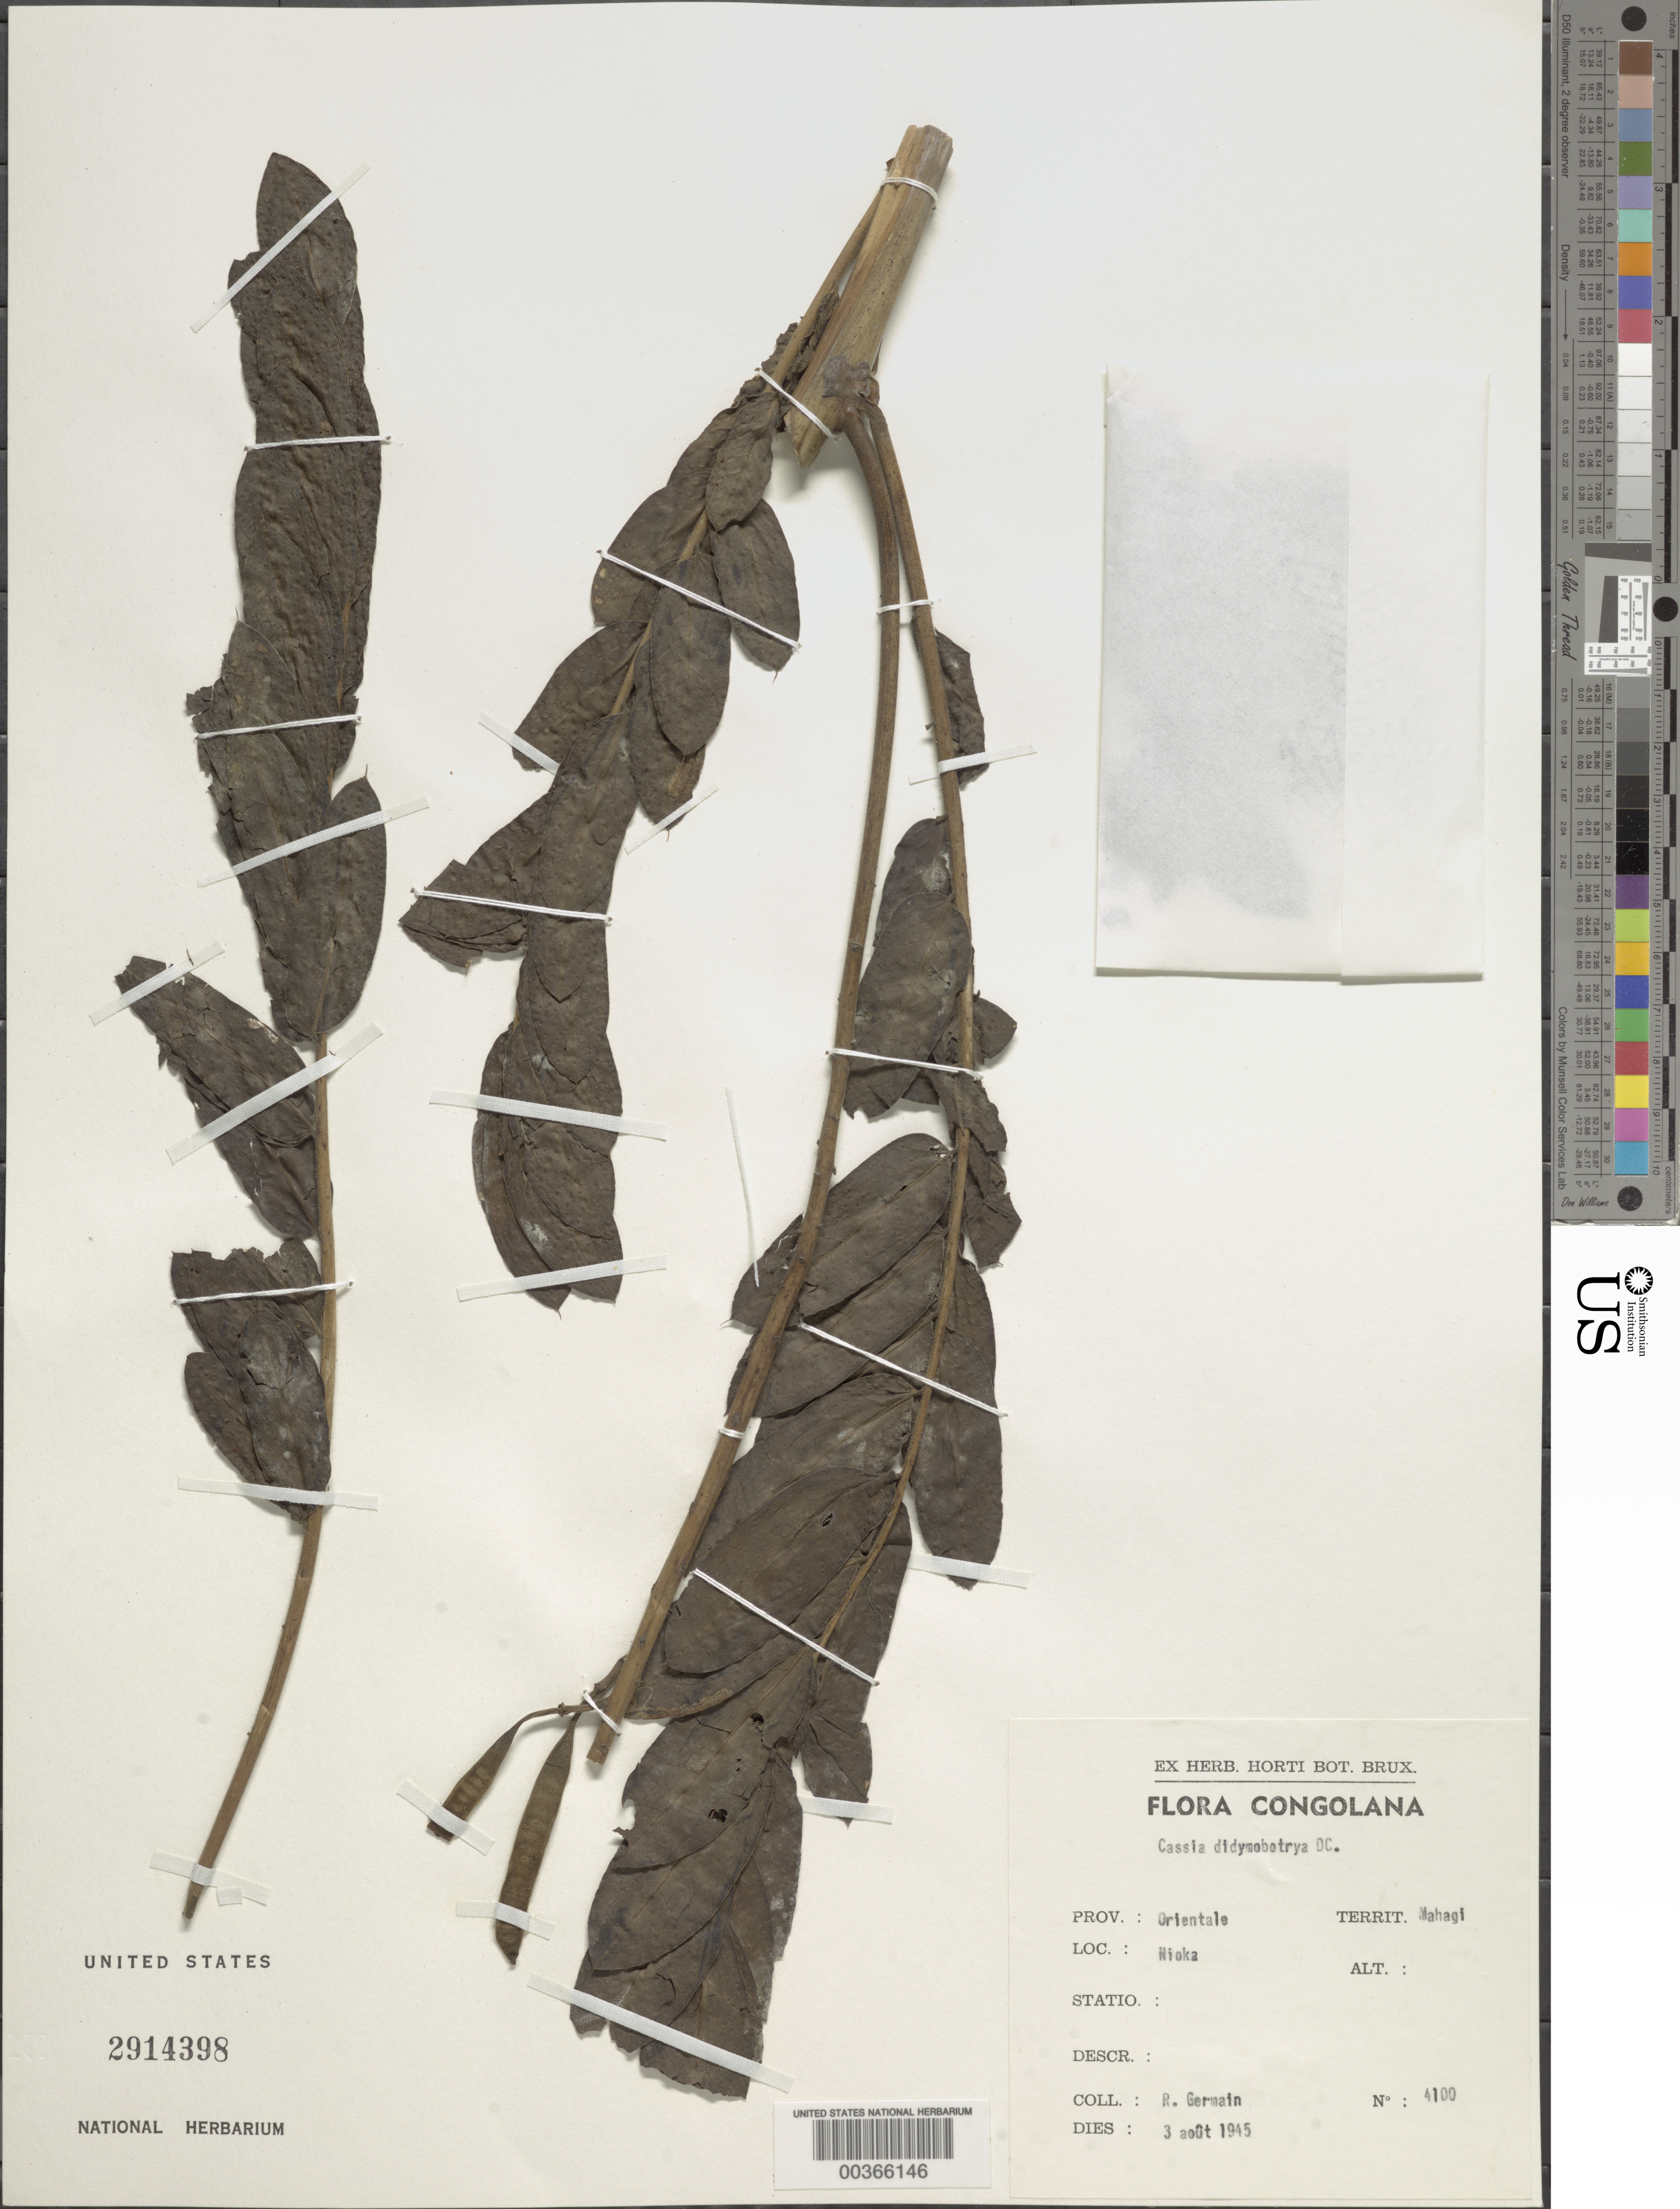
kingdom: Plantae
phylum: Tracheophyta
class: Magnoliopsida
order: Fabales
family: Fabaceae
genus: Senna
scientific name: Senna didymobotrya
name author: (Fresen.) H.S. Irwin & Barneby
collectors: R. Germain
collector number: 4100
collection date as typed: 03 Aug 1945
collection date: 1945-08-03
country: Congo, Democratic Republic of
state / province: Ituri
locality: Mahagi terr., nioka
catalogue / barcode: US 2914398